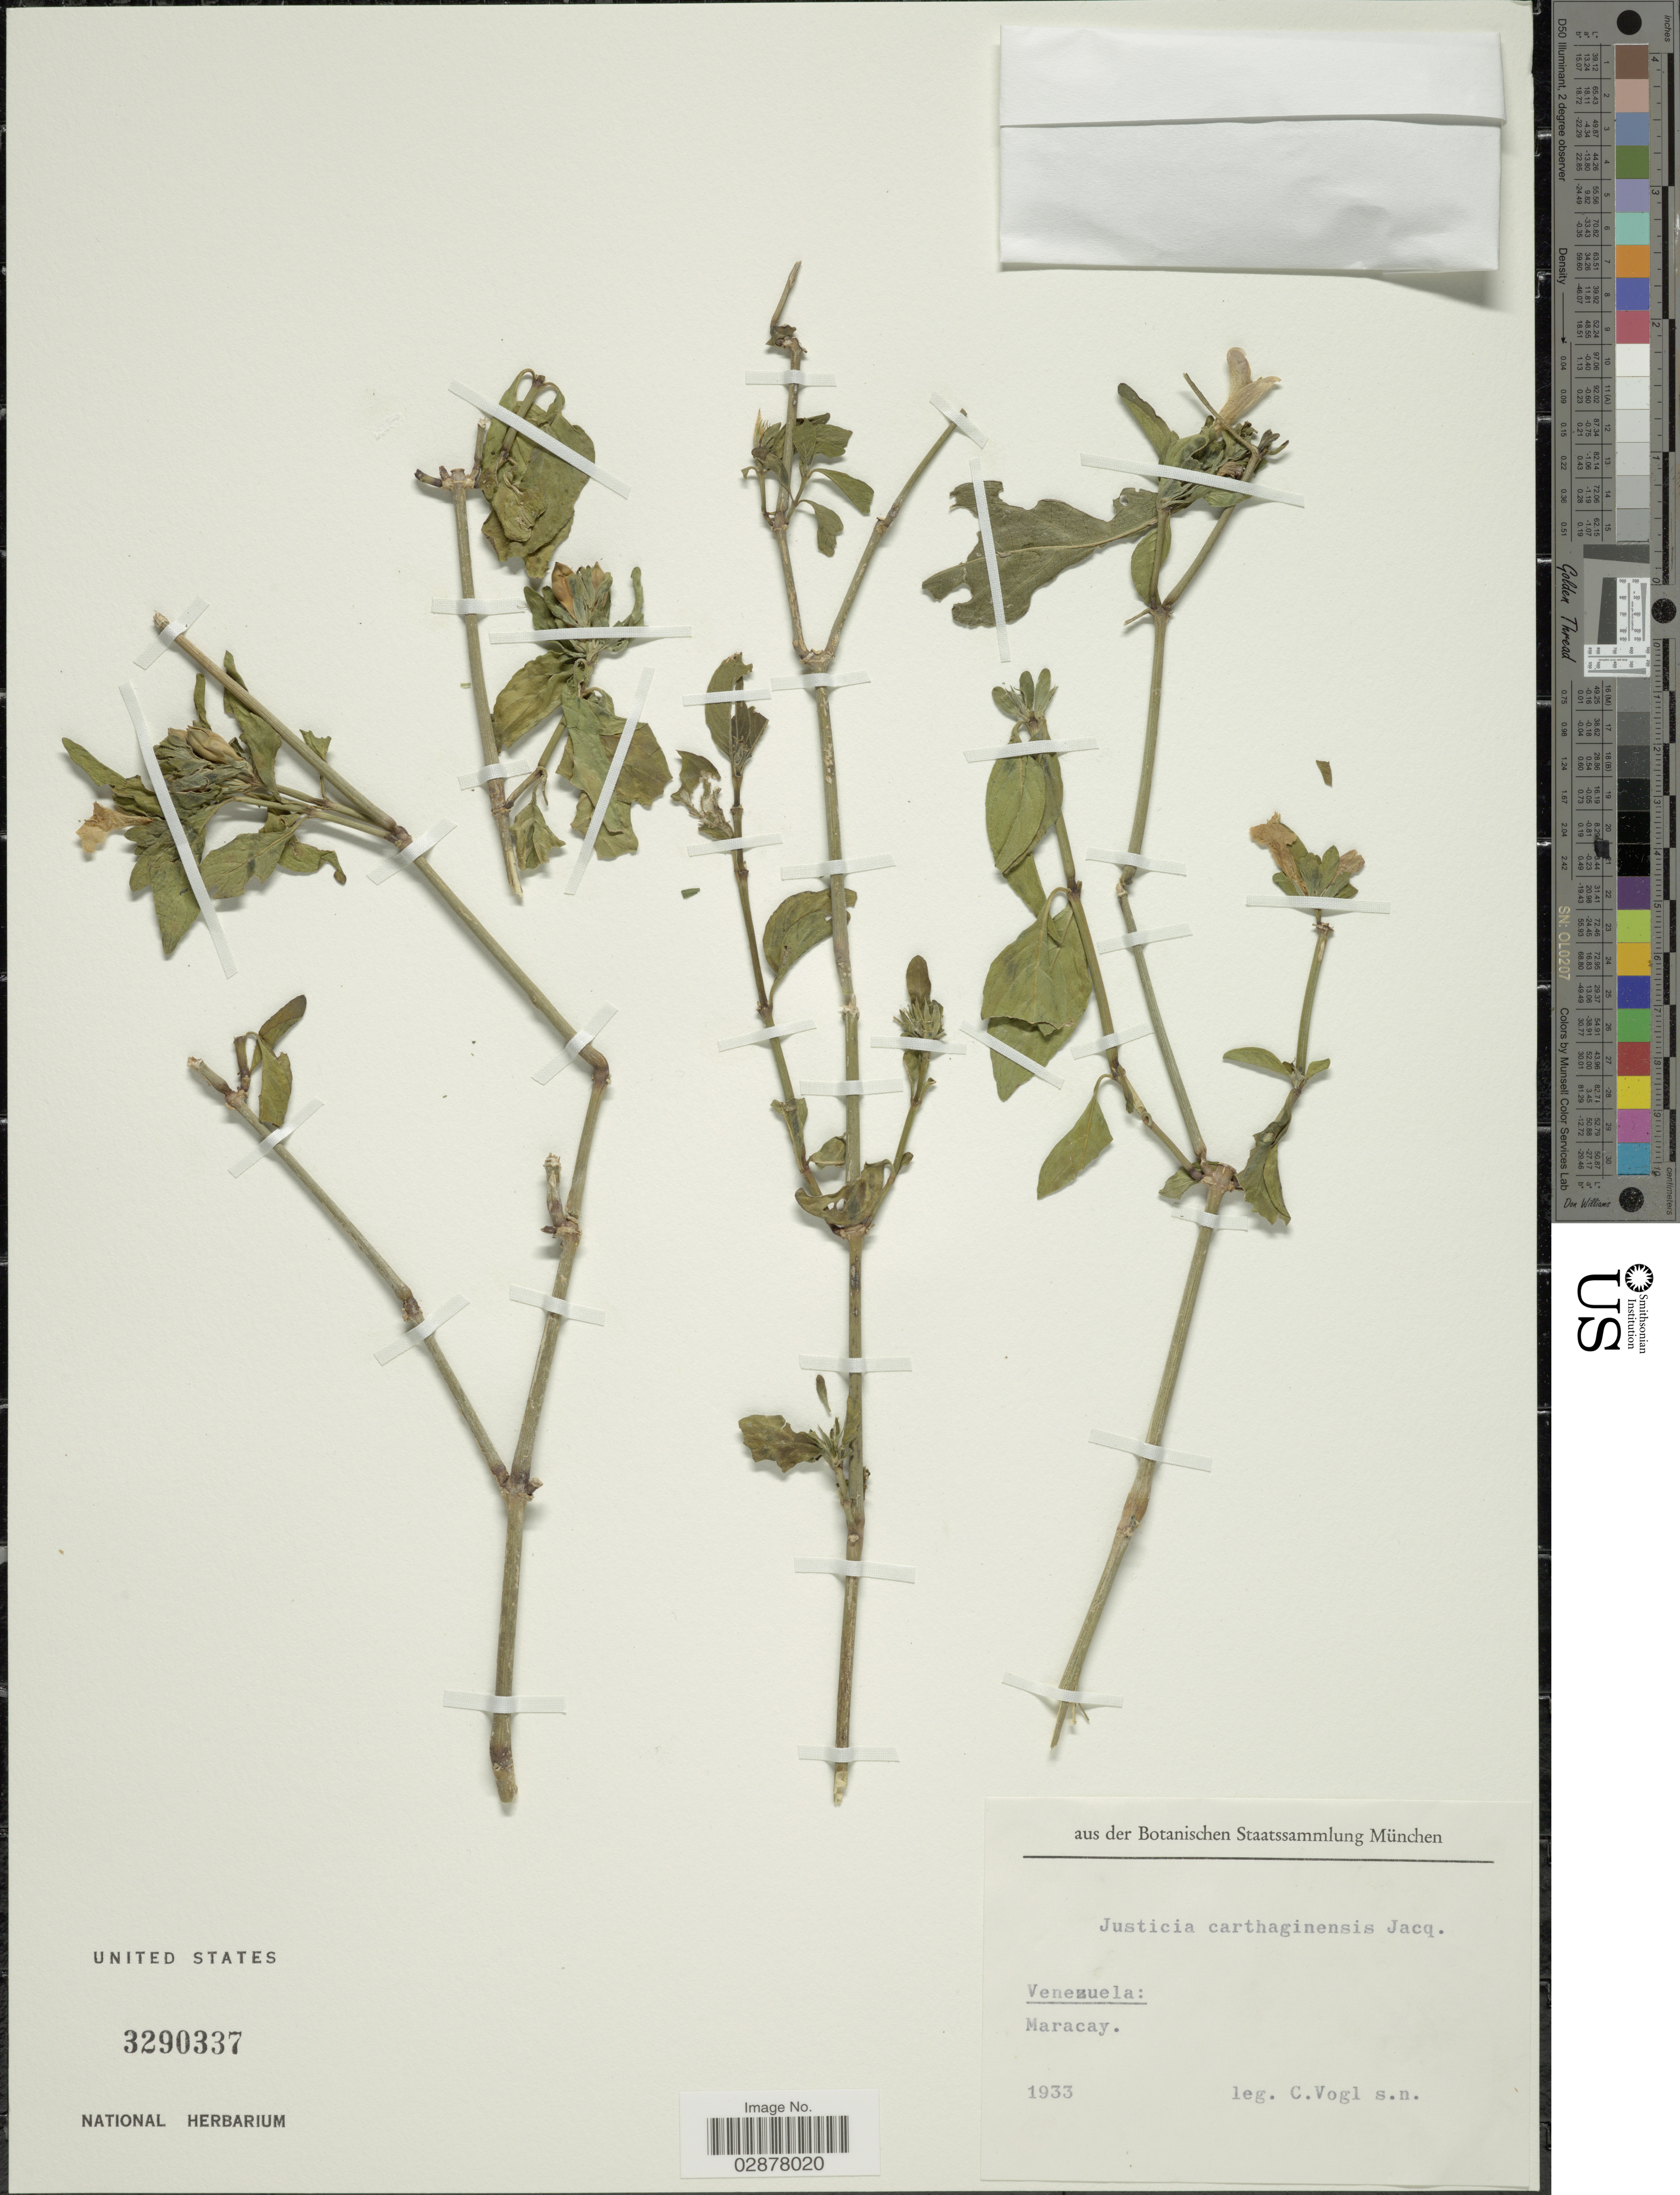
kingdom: Plantae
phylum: Tracheophyta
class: Magnoliopsida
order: Lamiales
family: Acanthaceae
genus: Justicia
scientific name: Justicia carthaginensis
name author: Jacq.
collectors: C. Vogl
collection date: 1933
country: Venezuela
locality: Maracay.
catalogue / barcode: US 3290337